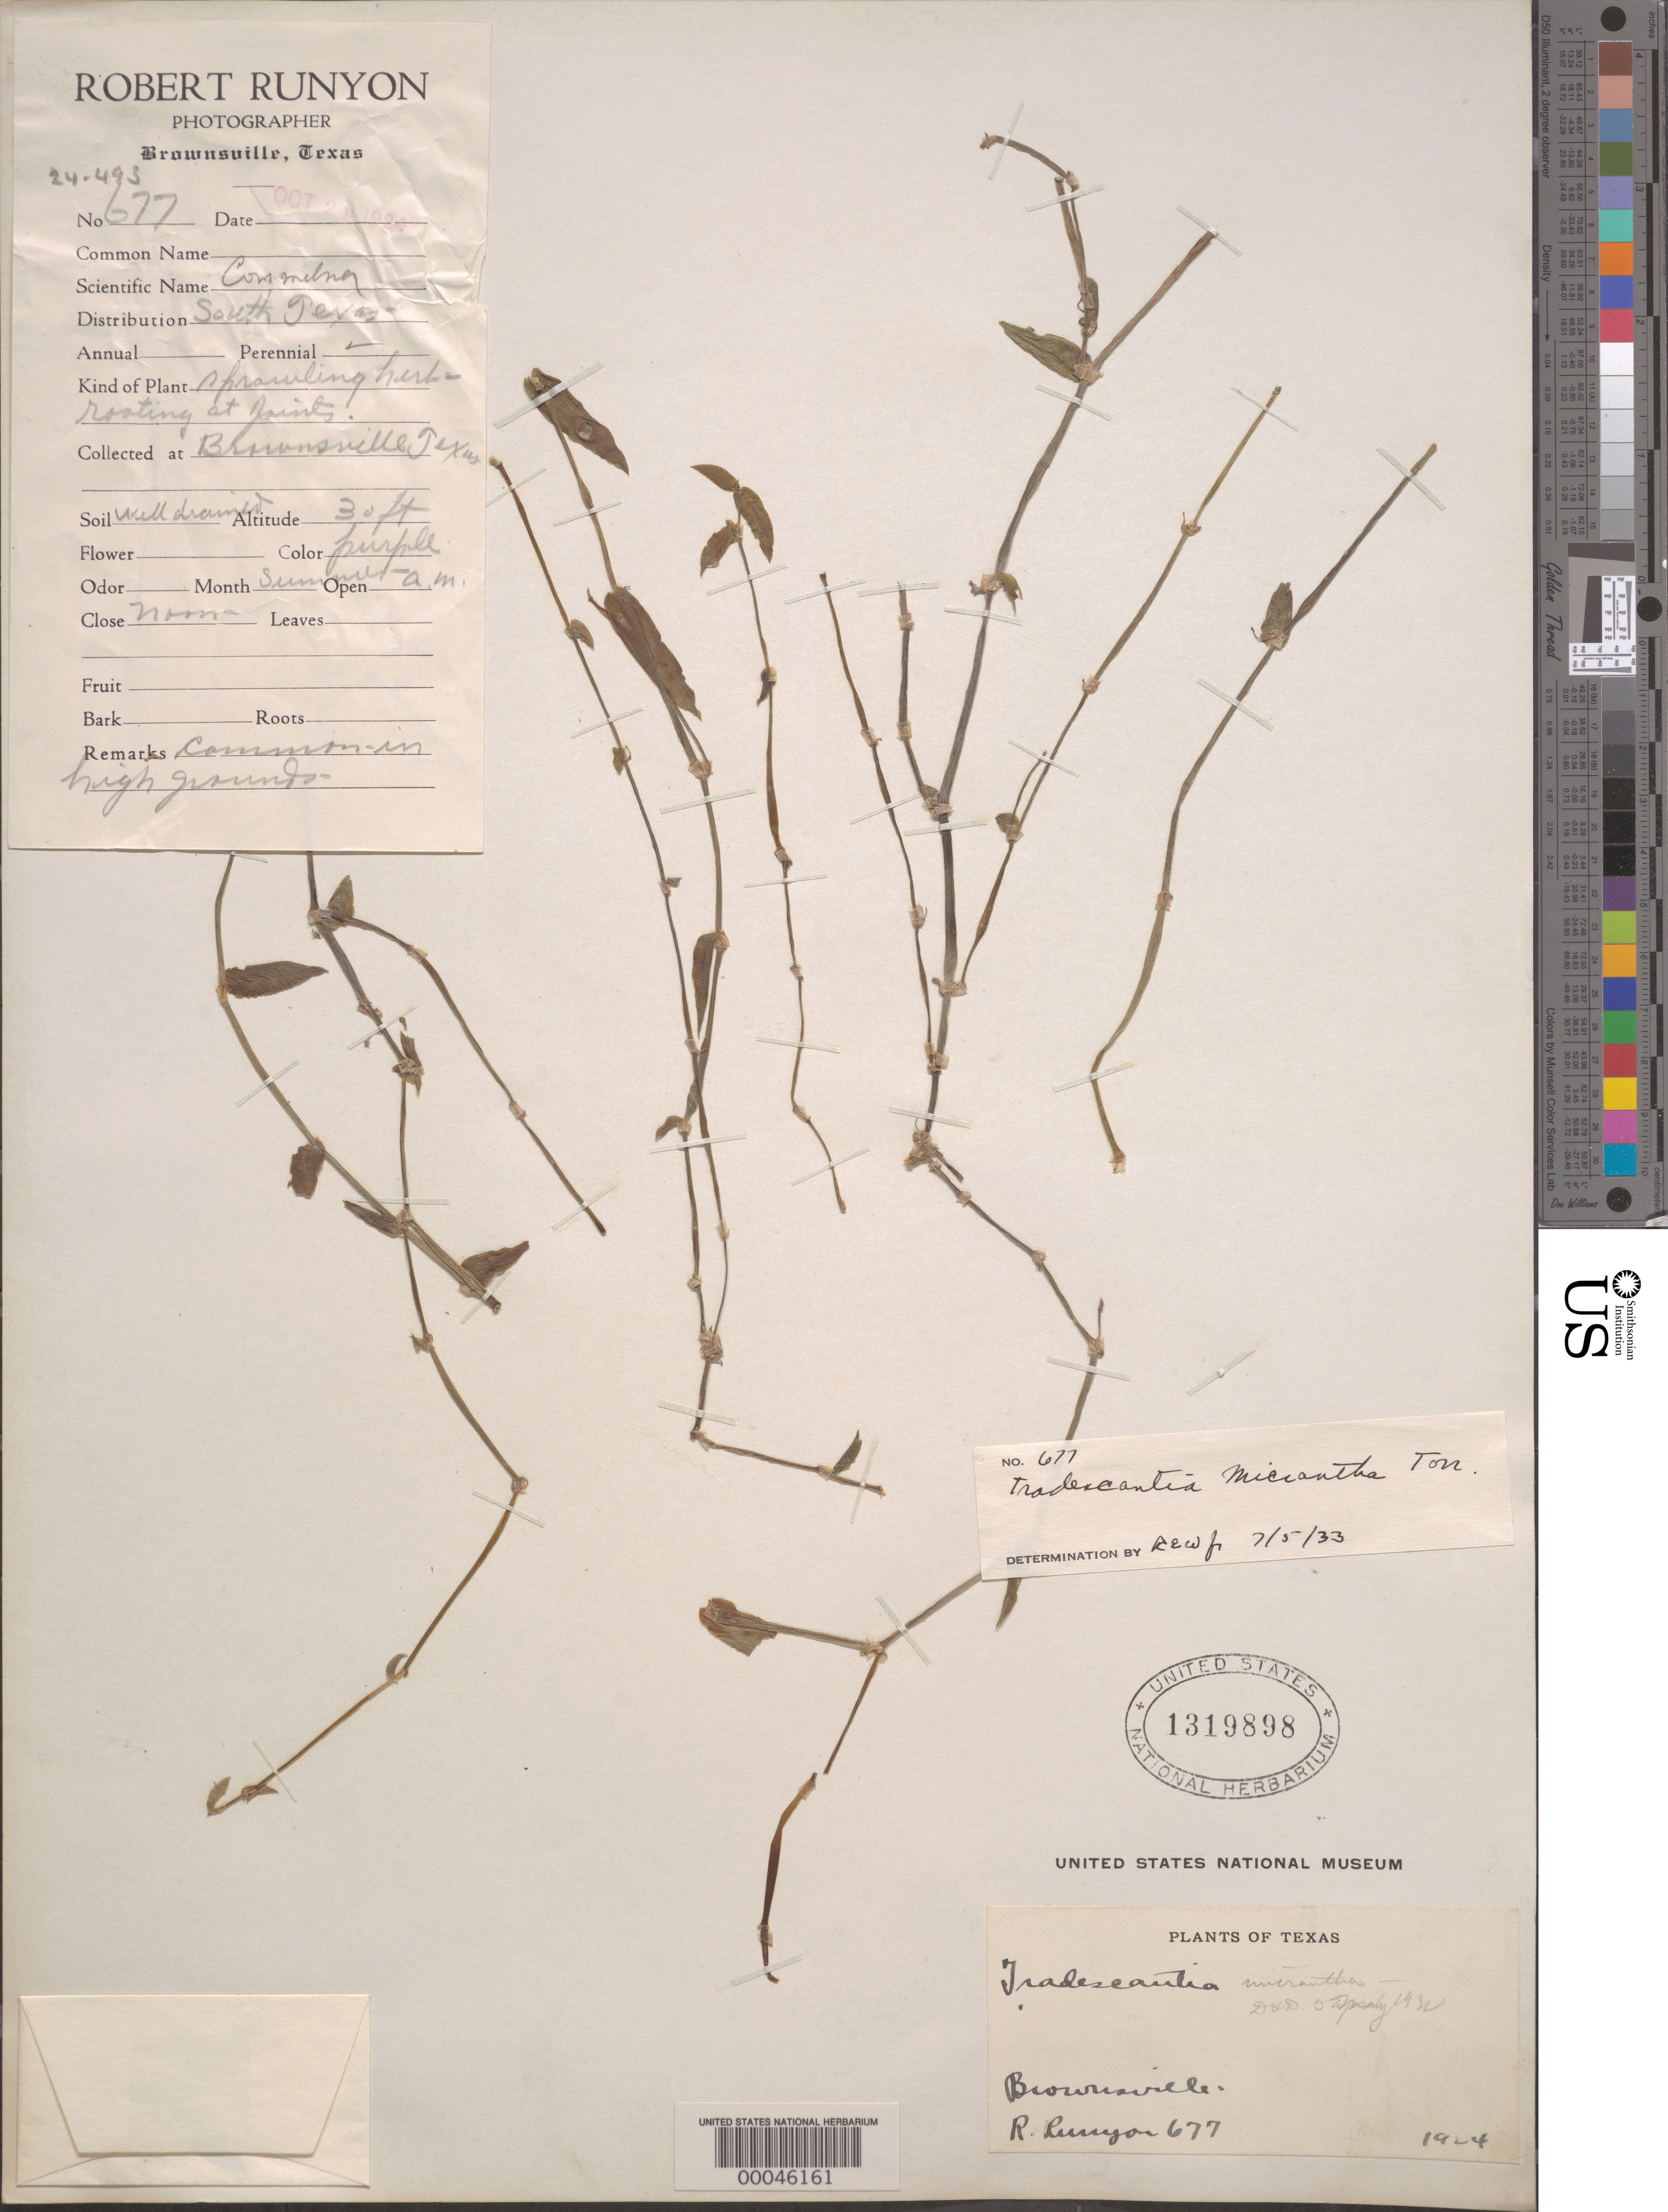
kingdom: Plantae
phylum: Tracheophyta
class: Liliopsida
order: Commelinales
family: Commelinaceae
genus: Callisia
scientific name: Callisia micrantha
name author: (Torr.) D.R. Hunt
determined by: Woodward, R. E.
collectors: R. Runyon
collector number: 677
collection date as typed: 1924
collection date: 1924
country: United States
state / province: Missouri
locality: Brownsville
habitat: Well drained soil, high grounds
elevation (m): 9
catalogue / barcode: US 1319898